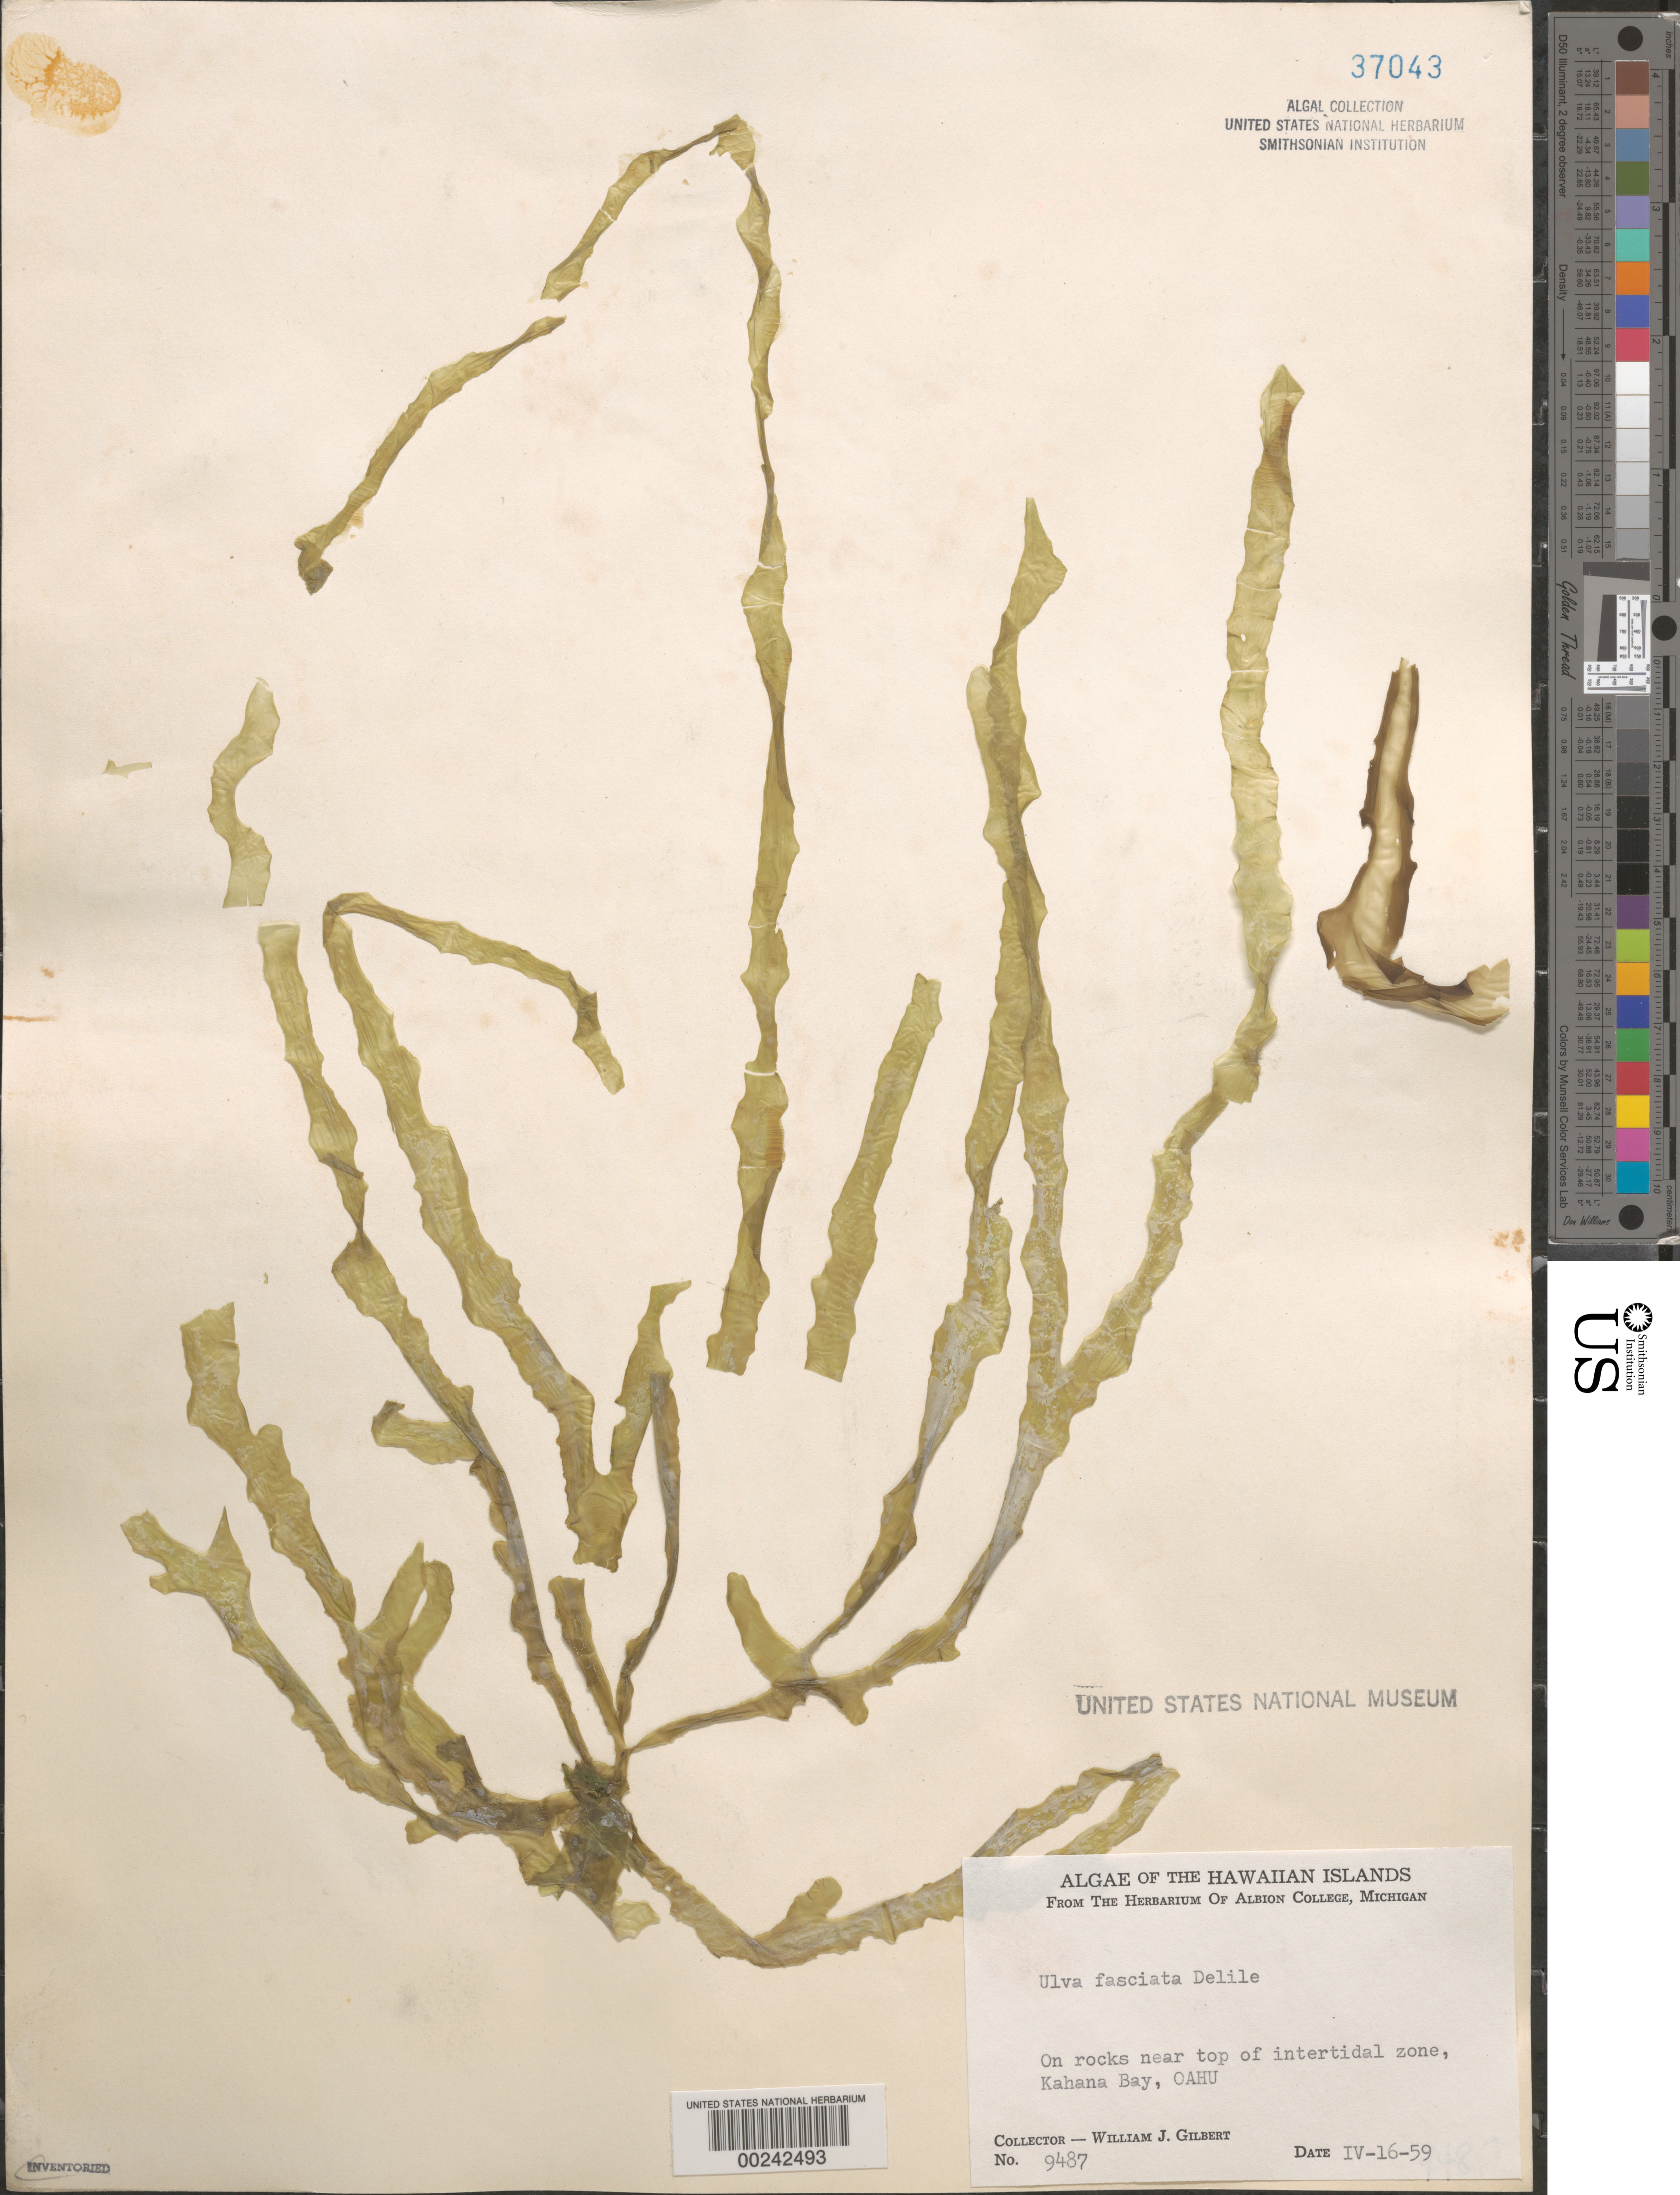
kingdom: Plantae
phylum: Chlorophyta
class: Ulvophyceae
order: Ulvales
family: Ulvaceae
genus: Ulva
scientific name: Ulva lactuca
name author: L.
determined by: Algae name updating Project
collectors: W. J. Gilbert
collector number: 9487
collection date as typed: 16 Apr 1959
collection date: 1959-04-16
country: United States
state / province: Hawaii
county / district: Honolulu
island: Oahu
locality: Kahana Bay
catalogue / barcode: US 37043